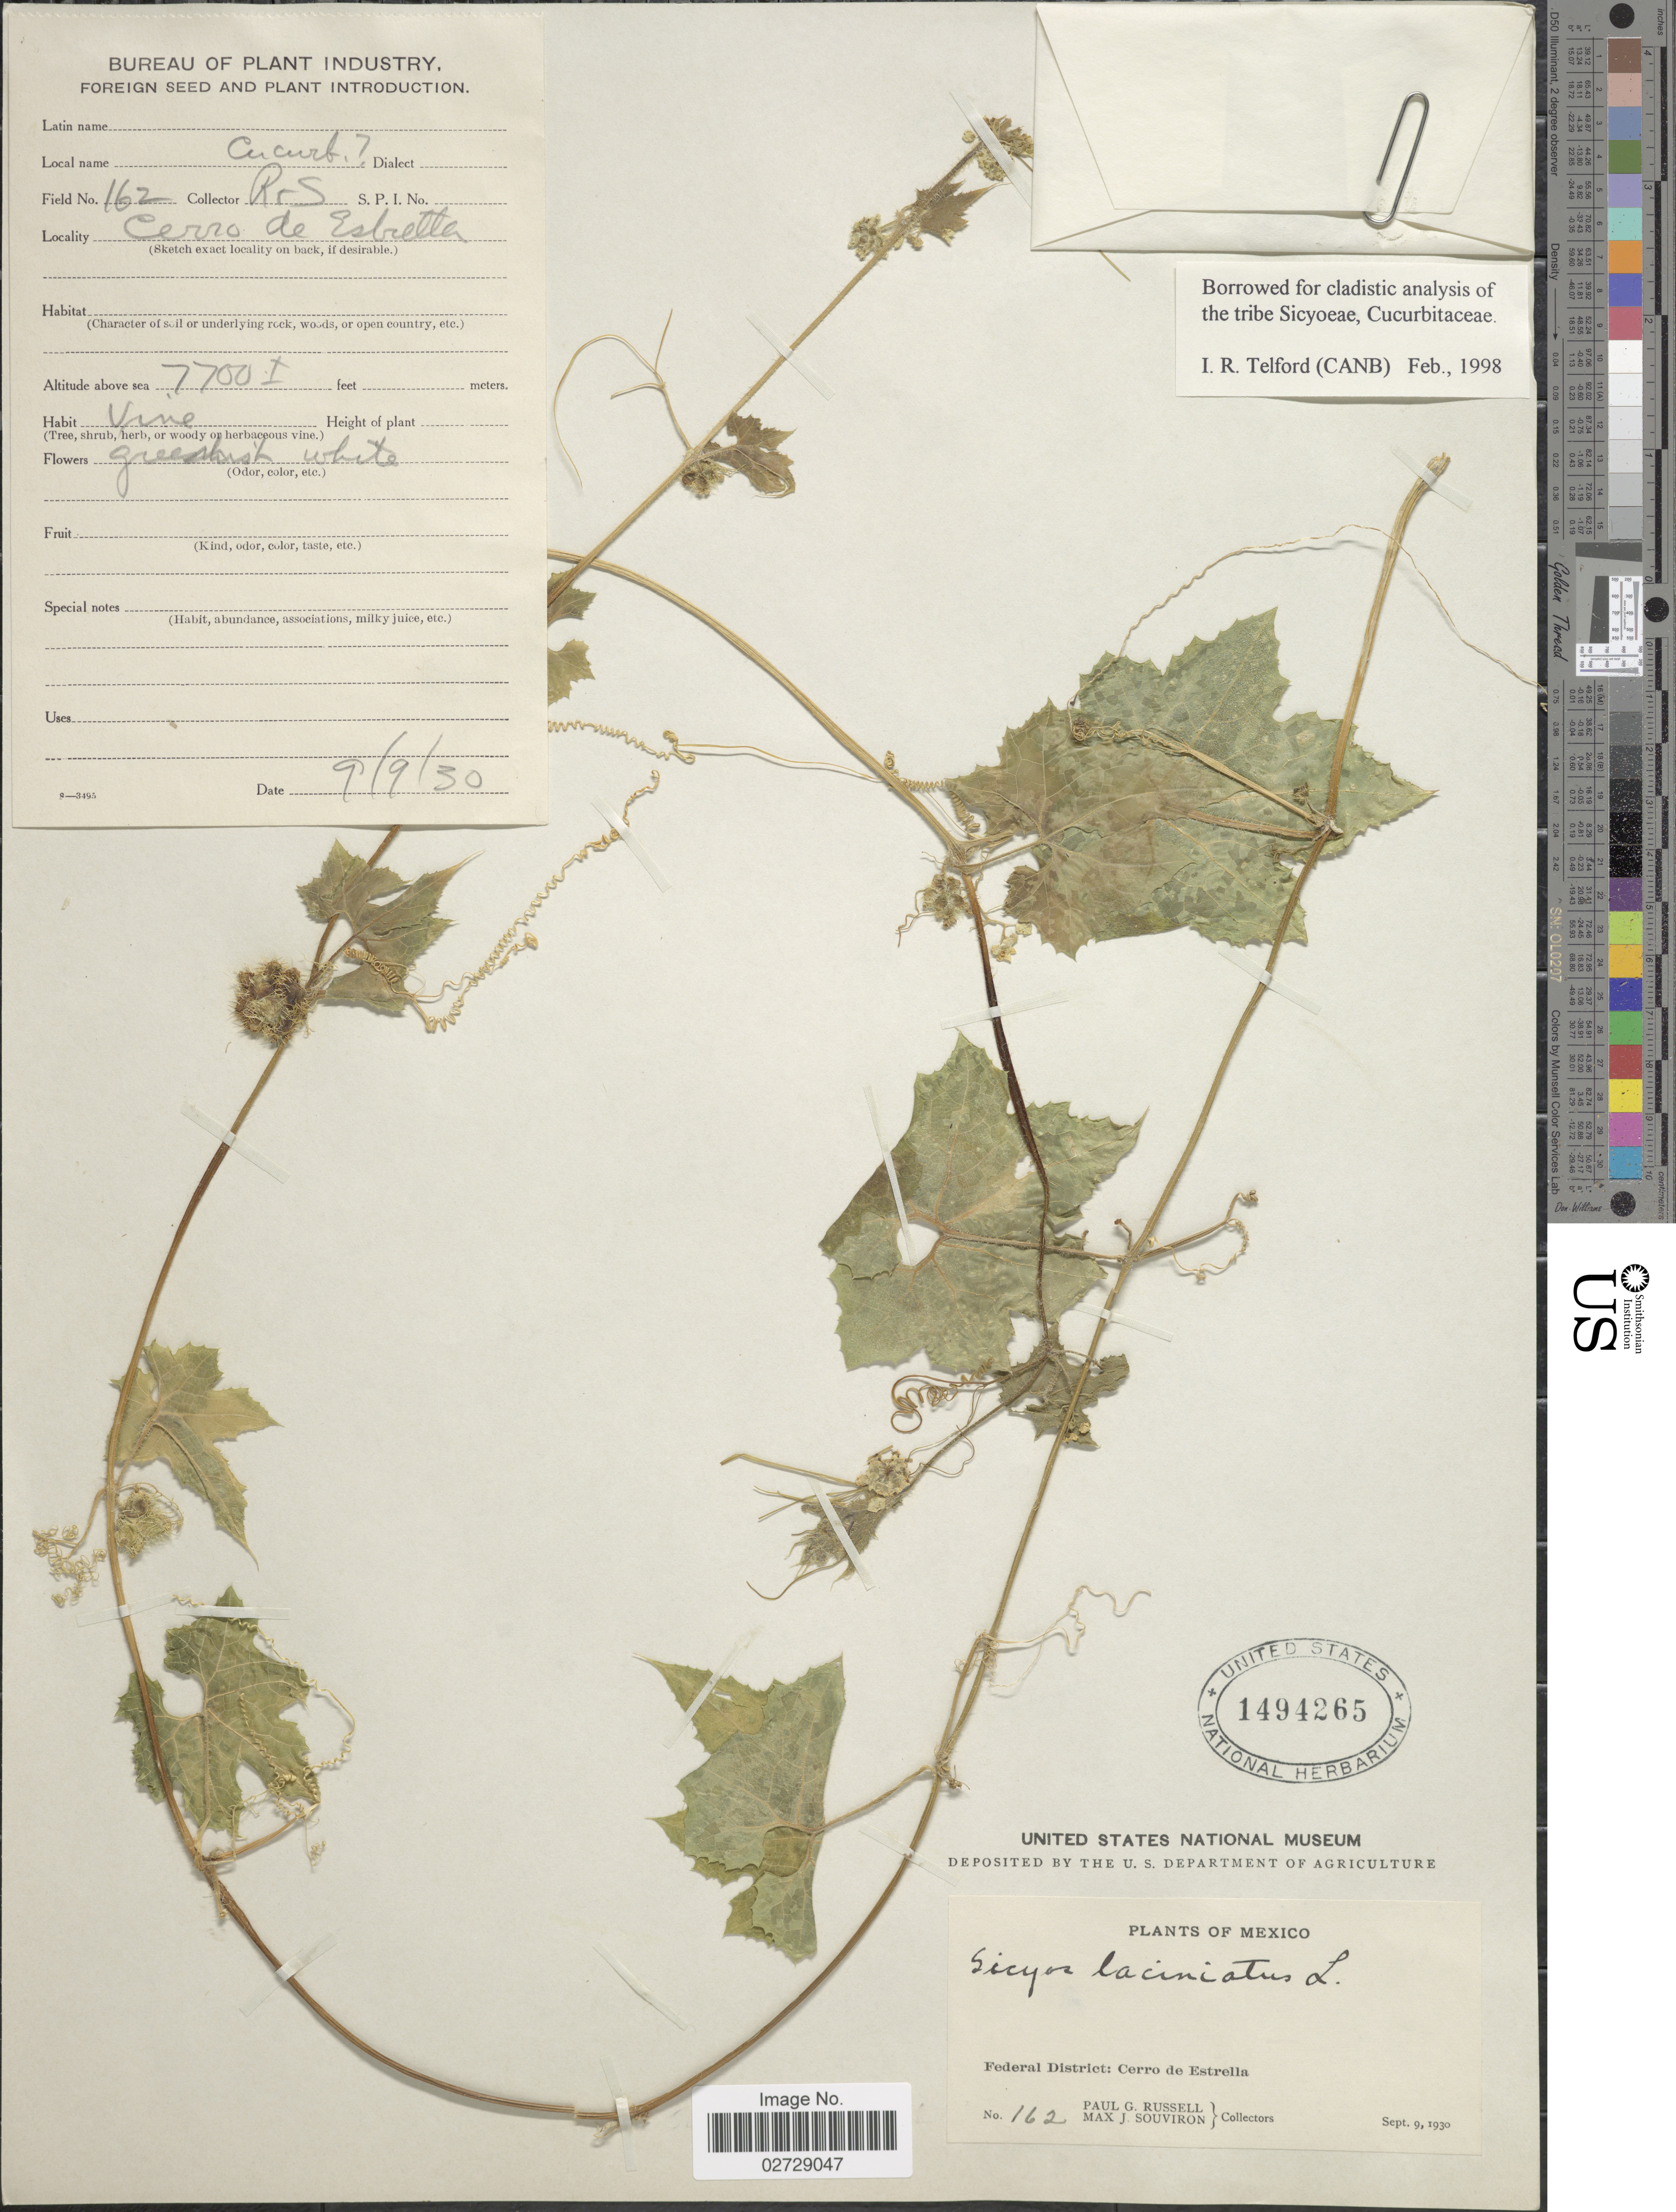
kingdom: Plantae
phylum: Tracheophyta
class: Magnoliopsida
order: Cucurbitales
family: Cucurbitaceae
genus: Sicyos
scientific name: Sicyos laciniatus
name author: L.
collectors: P. G. Russell & M. J. Souviron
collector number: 162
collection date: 1930-09-09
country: Mexico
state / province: Distrito Federal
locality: Federal District: Cerro de Estrella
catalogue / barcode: US 1494265